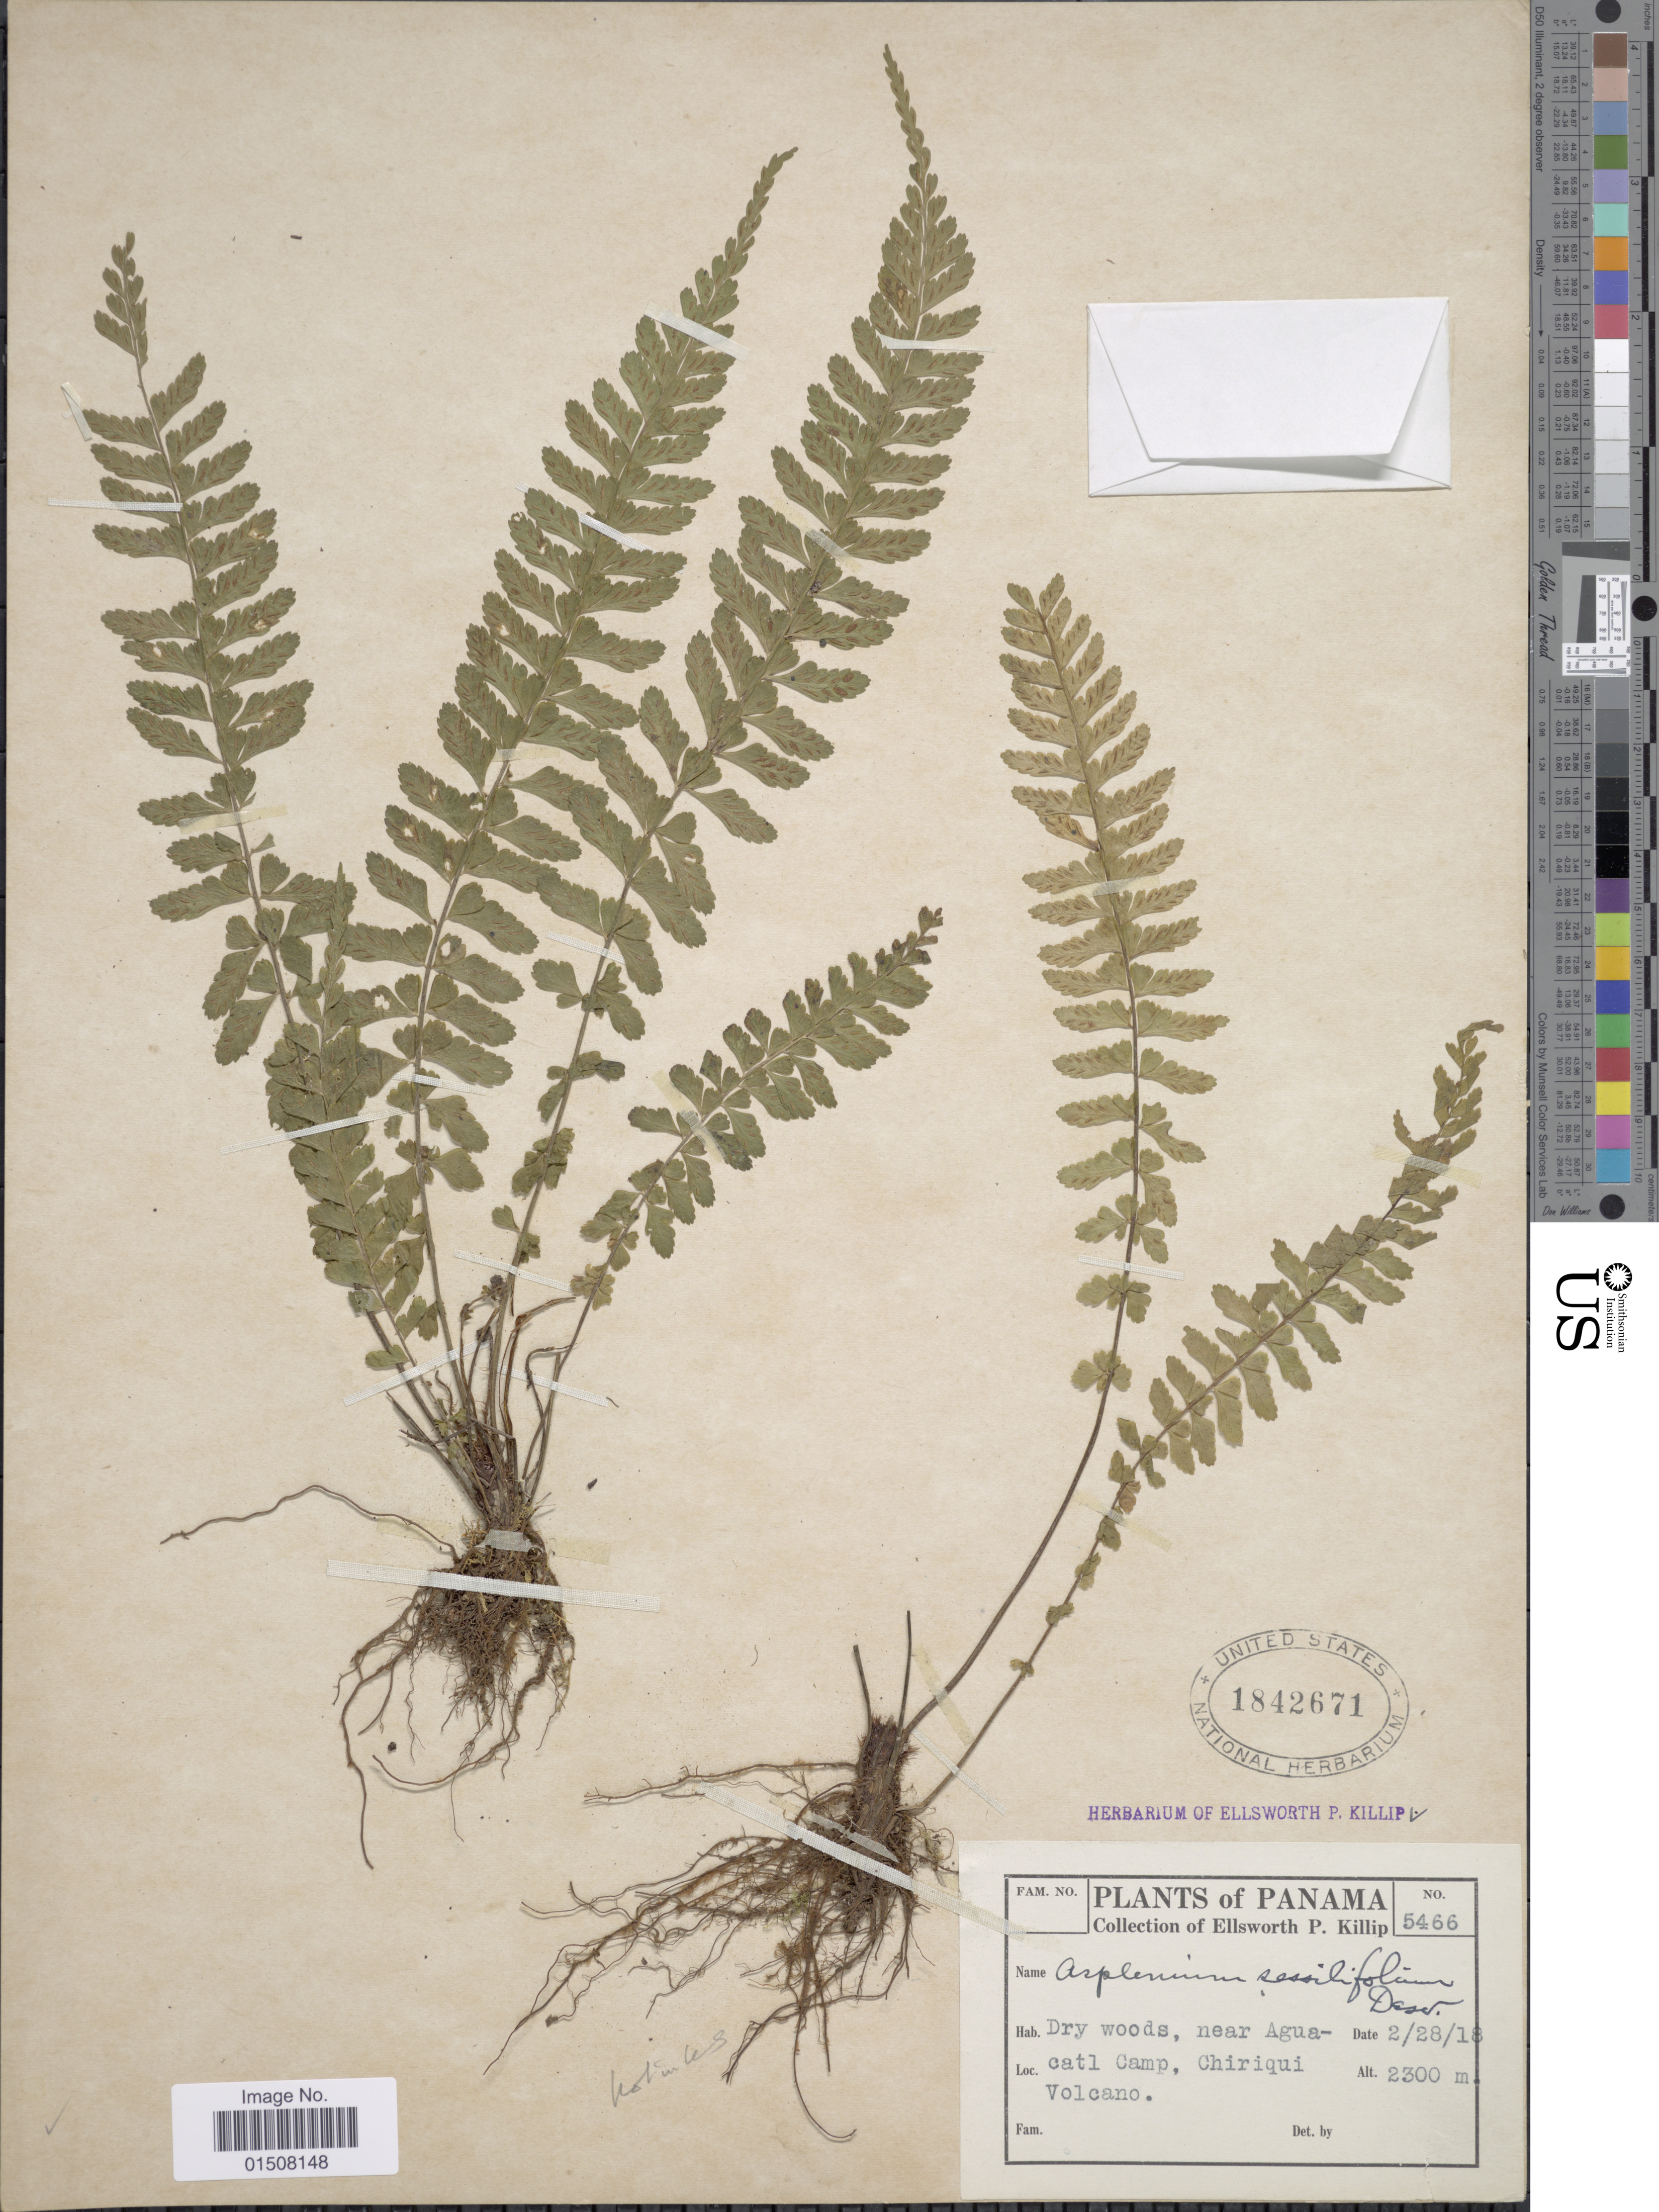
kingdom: Plantae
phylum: Tracheophyta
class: Polypodiopsida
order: Polypodiales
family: Aspleniaceae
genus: Asplenium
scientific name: Asplenium sessilifolium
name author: Desv.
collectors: E. P. Killip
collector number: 5466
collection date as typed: Transcribed d/m/y: 28/2/18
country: Panama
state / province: Chiriqui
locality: Near Aguacatl Camp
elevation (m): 2300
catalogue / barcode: US 1842671